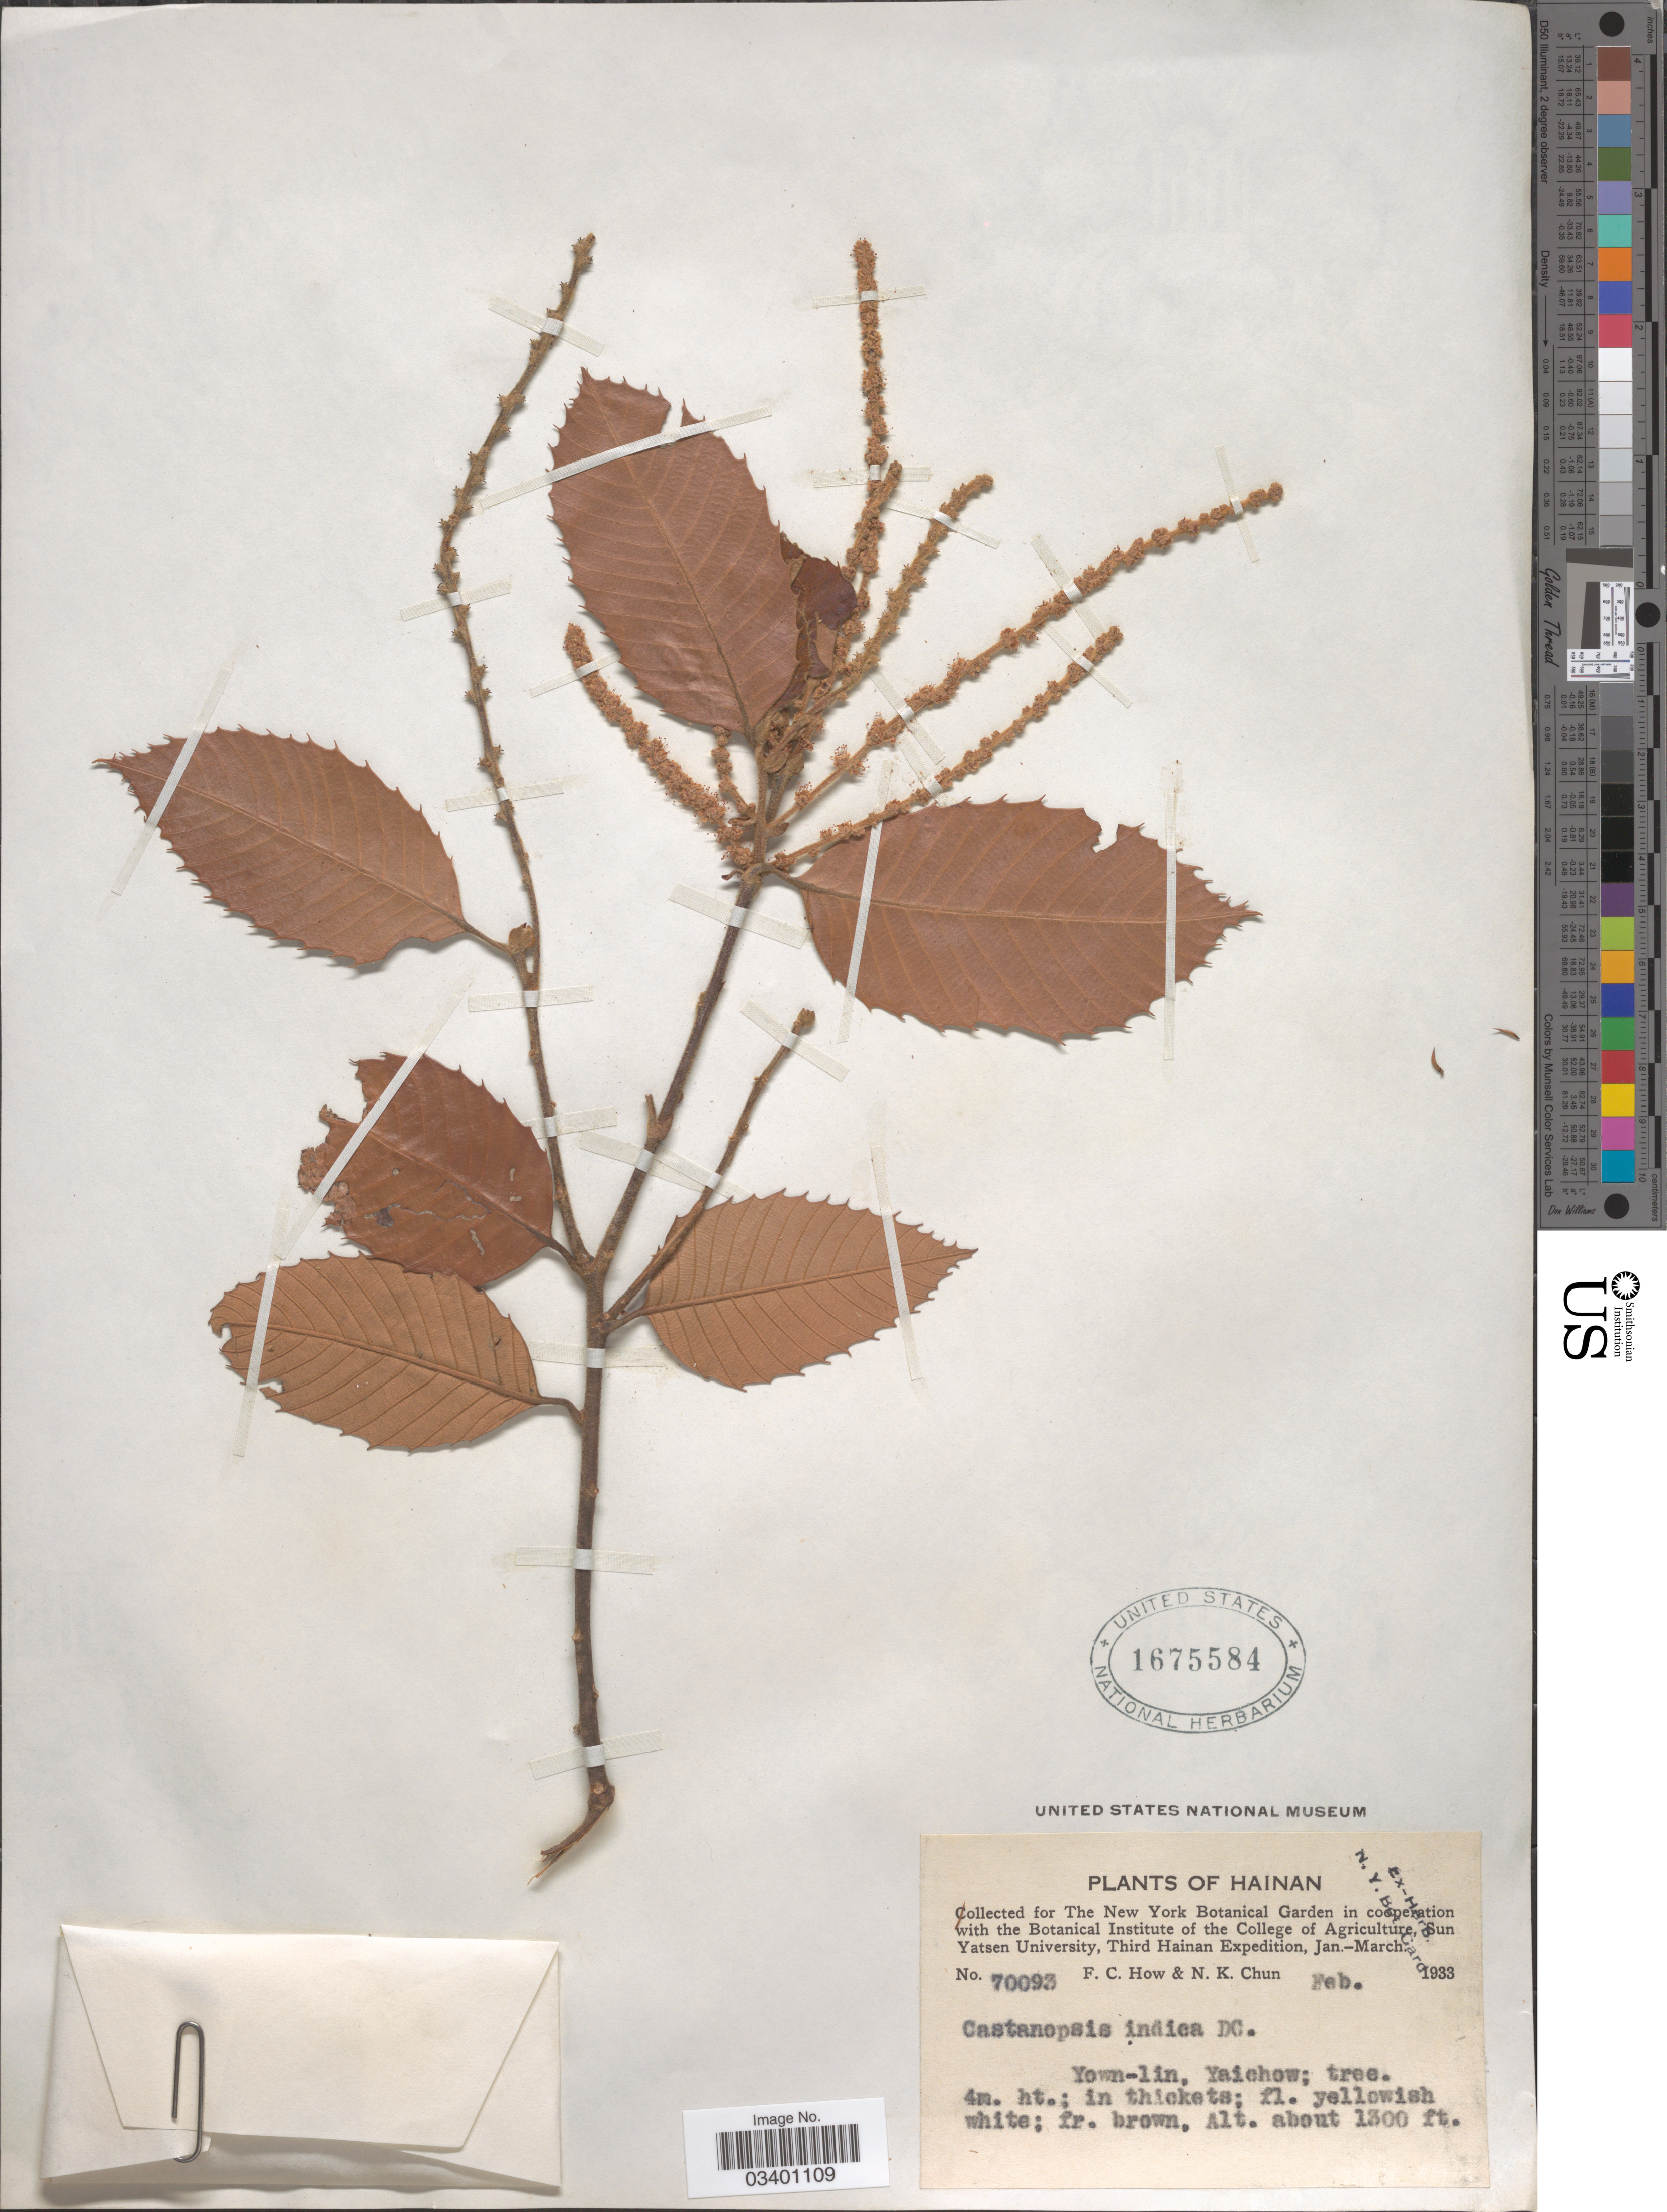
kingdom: Plantae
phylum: Tracheophyta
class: Magnoliopsida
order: Fagales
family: Fagaceae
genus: Castanopsis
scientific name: Castanopsis indica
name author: (Roxb.) A. DC.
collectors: F. C. How & N. K. Chun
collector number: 70093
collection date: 1933-02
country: China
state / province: Hainan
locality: Yown-lin, Yaichow.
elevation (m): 396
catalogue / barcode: US 1675584